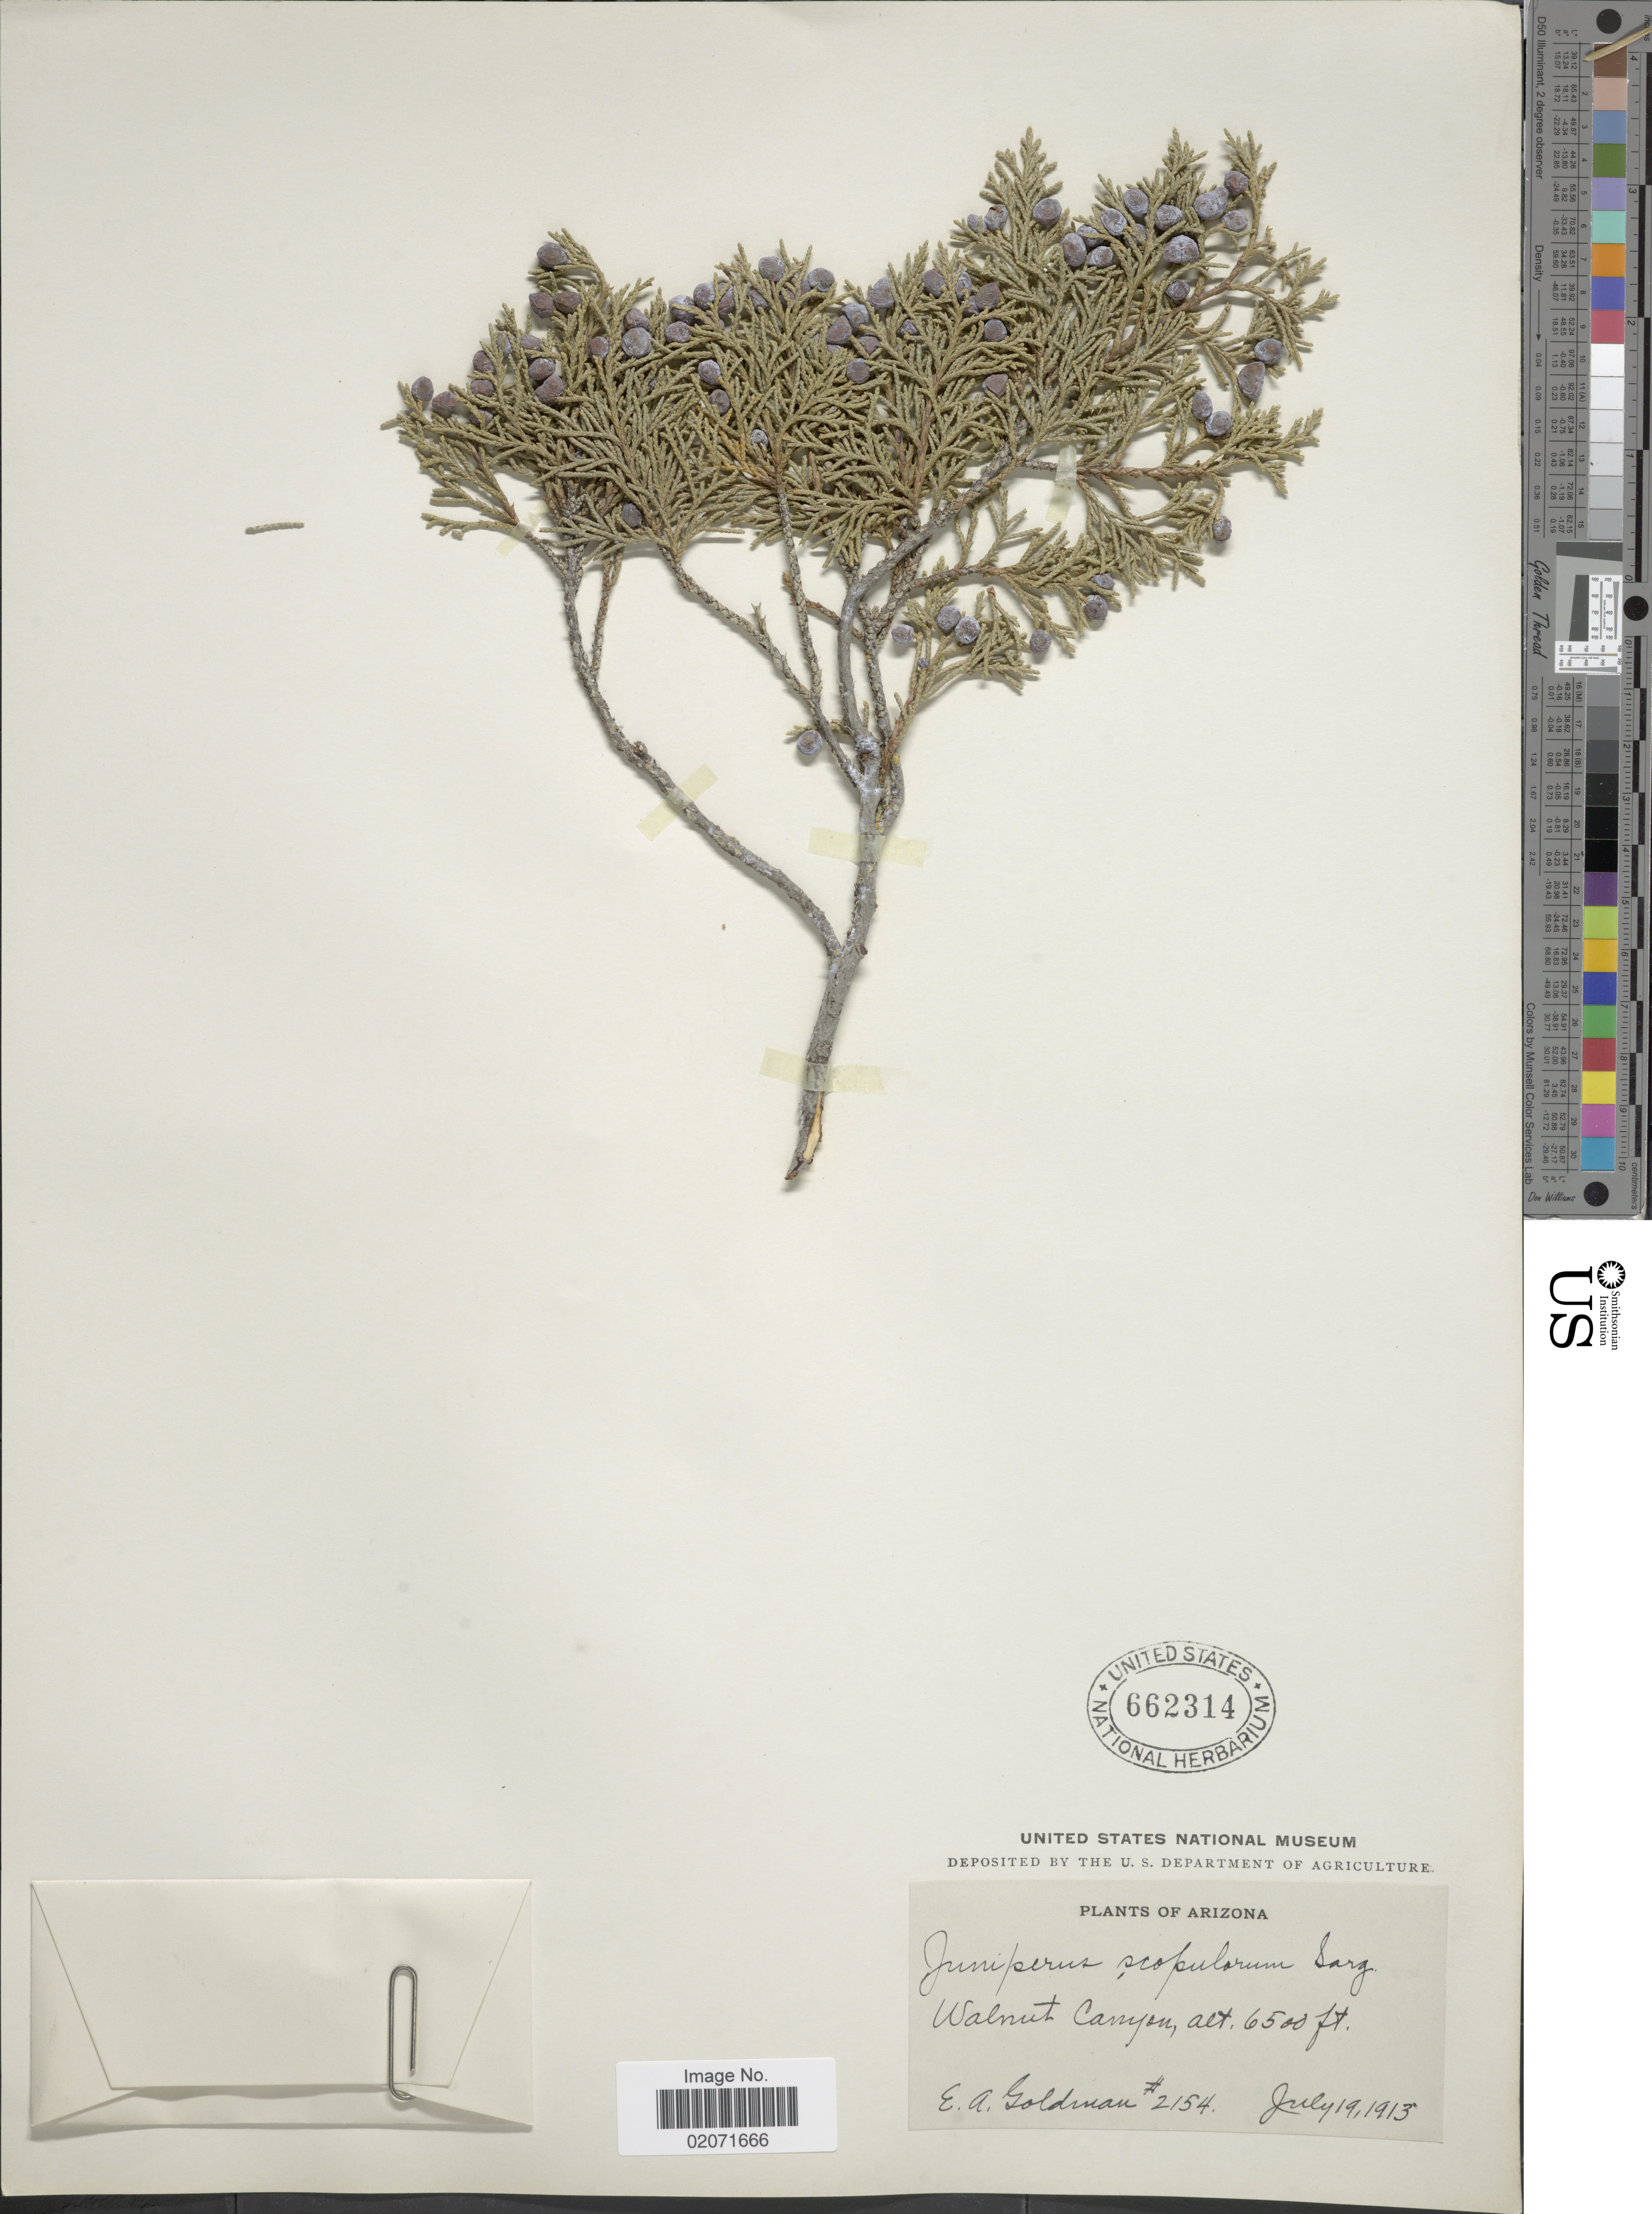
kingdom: Plantae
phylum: Tracheophyta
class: Pinopsida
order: Pinales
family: Cupressaceae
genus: Juniperus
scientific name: Juniperus scopulorum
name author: Sarg.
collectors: E. A. Goldman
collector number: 2154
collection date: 1913-07-19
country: United States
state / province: Arizona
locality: Walnut Canyon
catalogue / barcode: US 662314